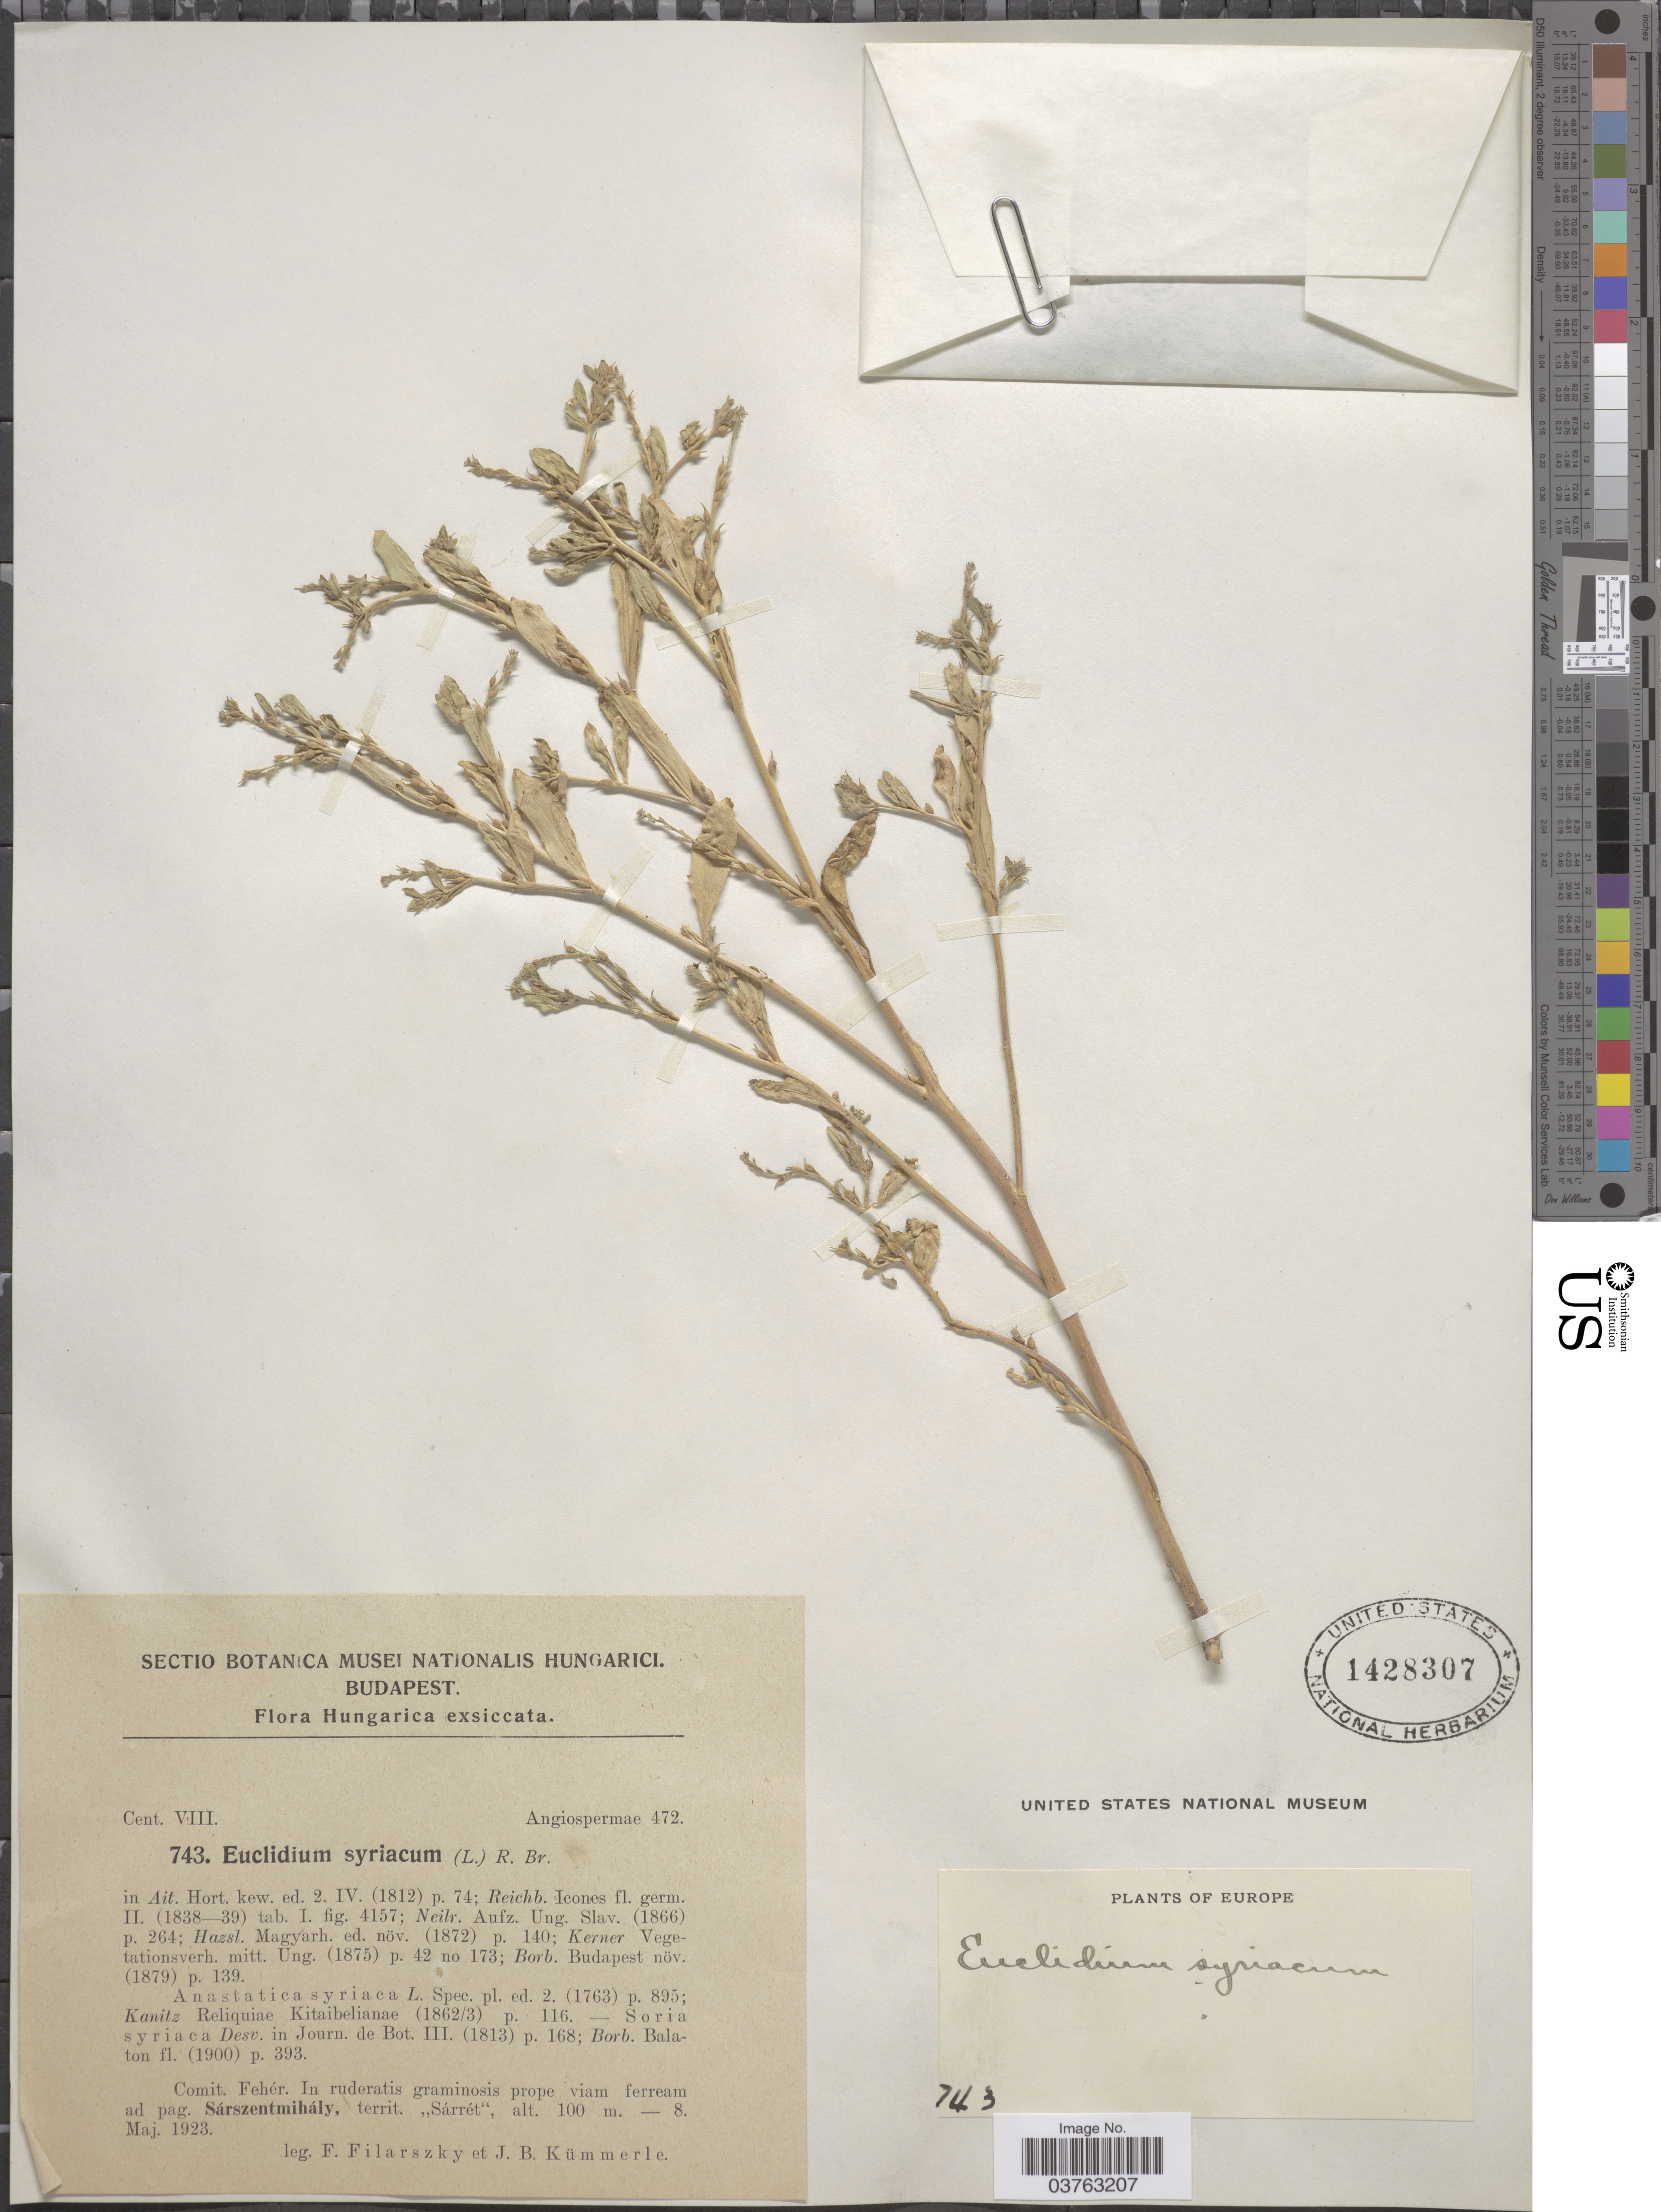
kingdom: Plantae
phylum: Tracheophyta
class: Magnoliopsida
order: Brassicales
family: Brassicaceae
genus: Euclidium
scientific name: Euclidium syriacum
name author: (L.) W.T. Aiton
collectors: F. Filarszky & J. Kummerle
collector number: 743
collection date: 1923-05-08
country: Hungary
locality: Comit. Fehér. In ruderatis graminosis prope viam ferream ad pag. Sárszentmihály, territ. ,,Sárrét'.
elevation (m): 100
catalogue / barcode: US 1428307